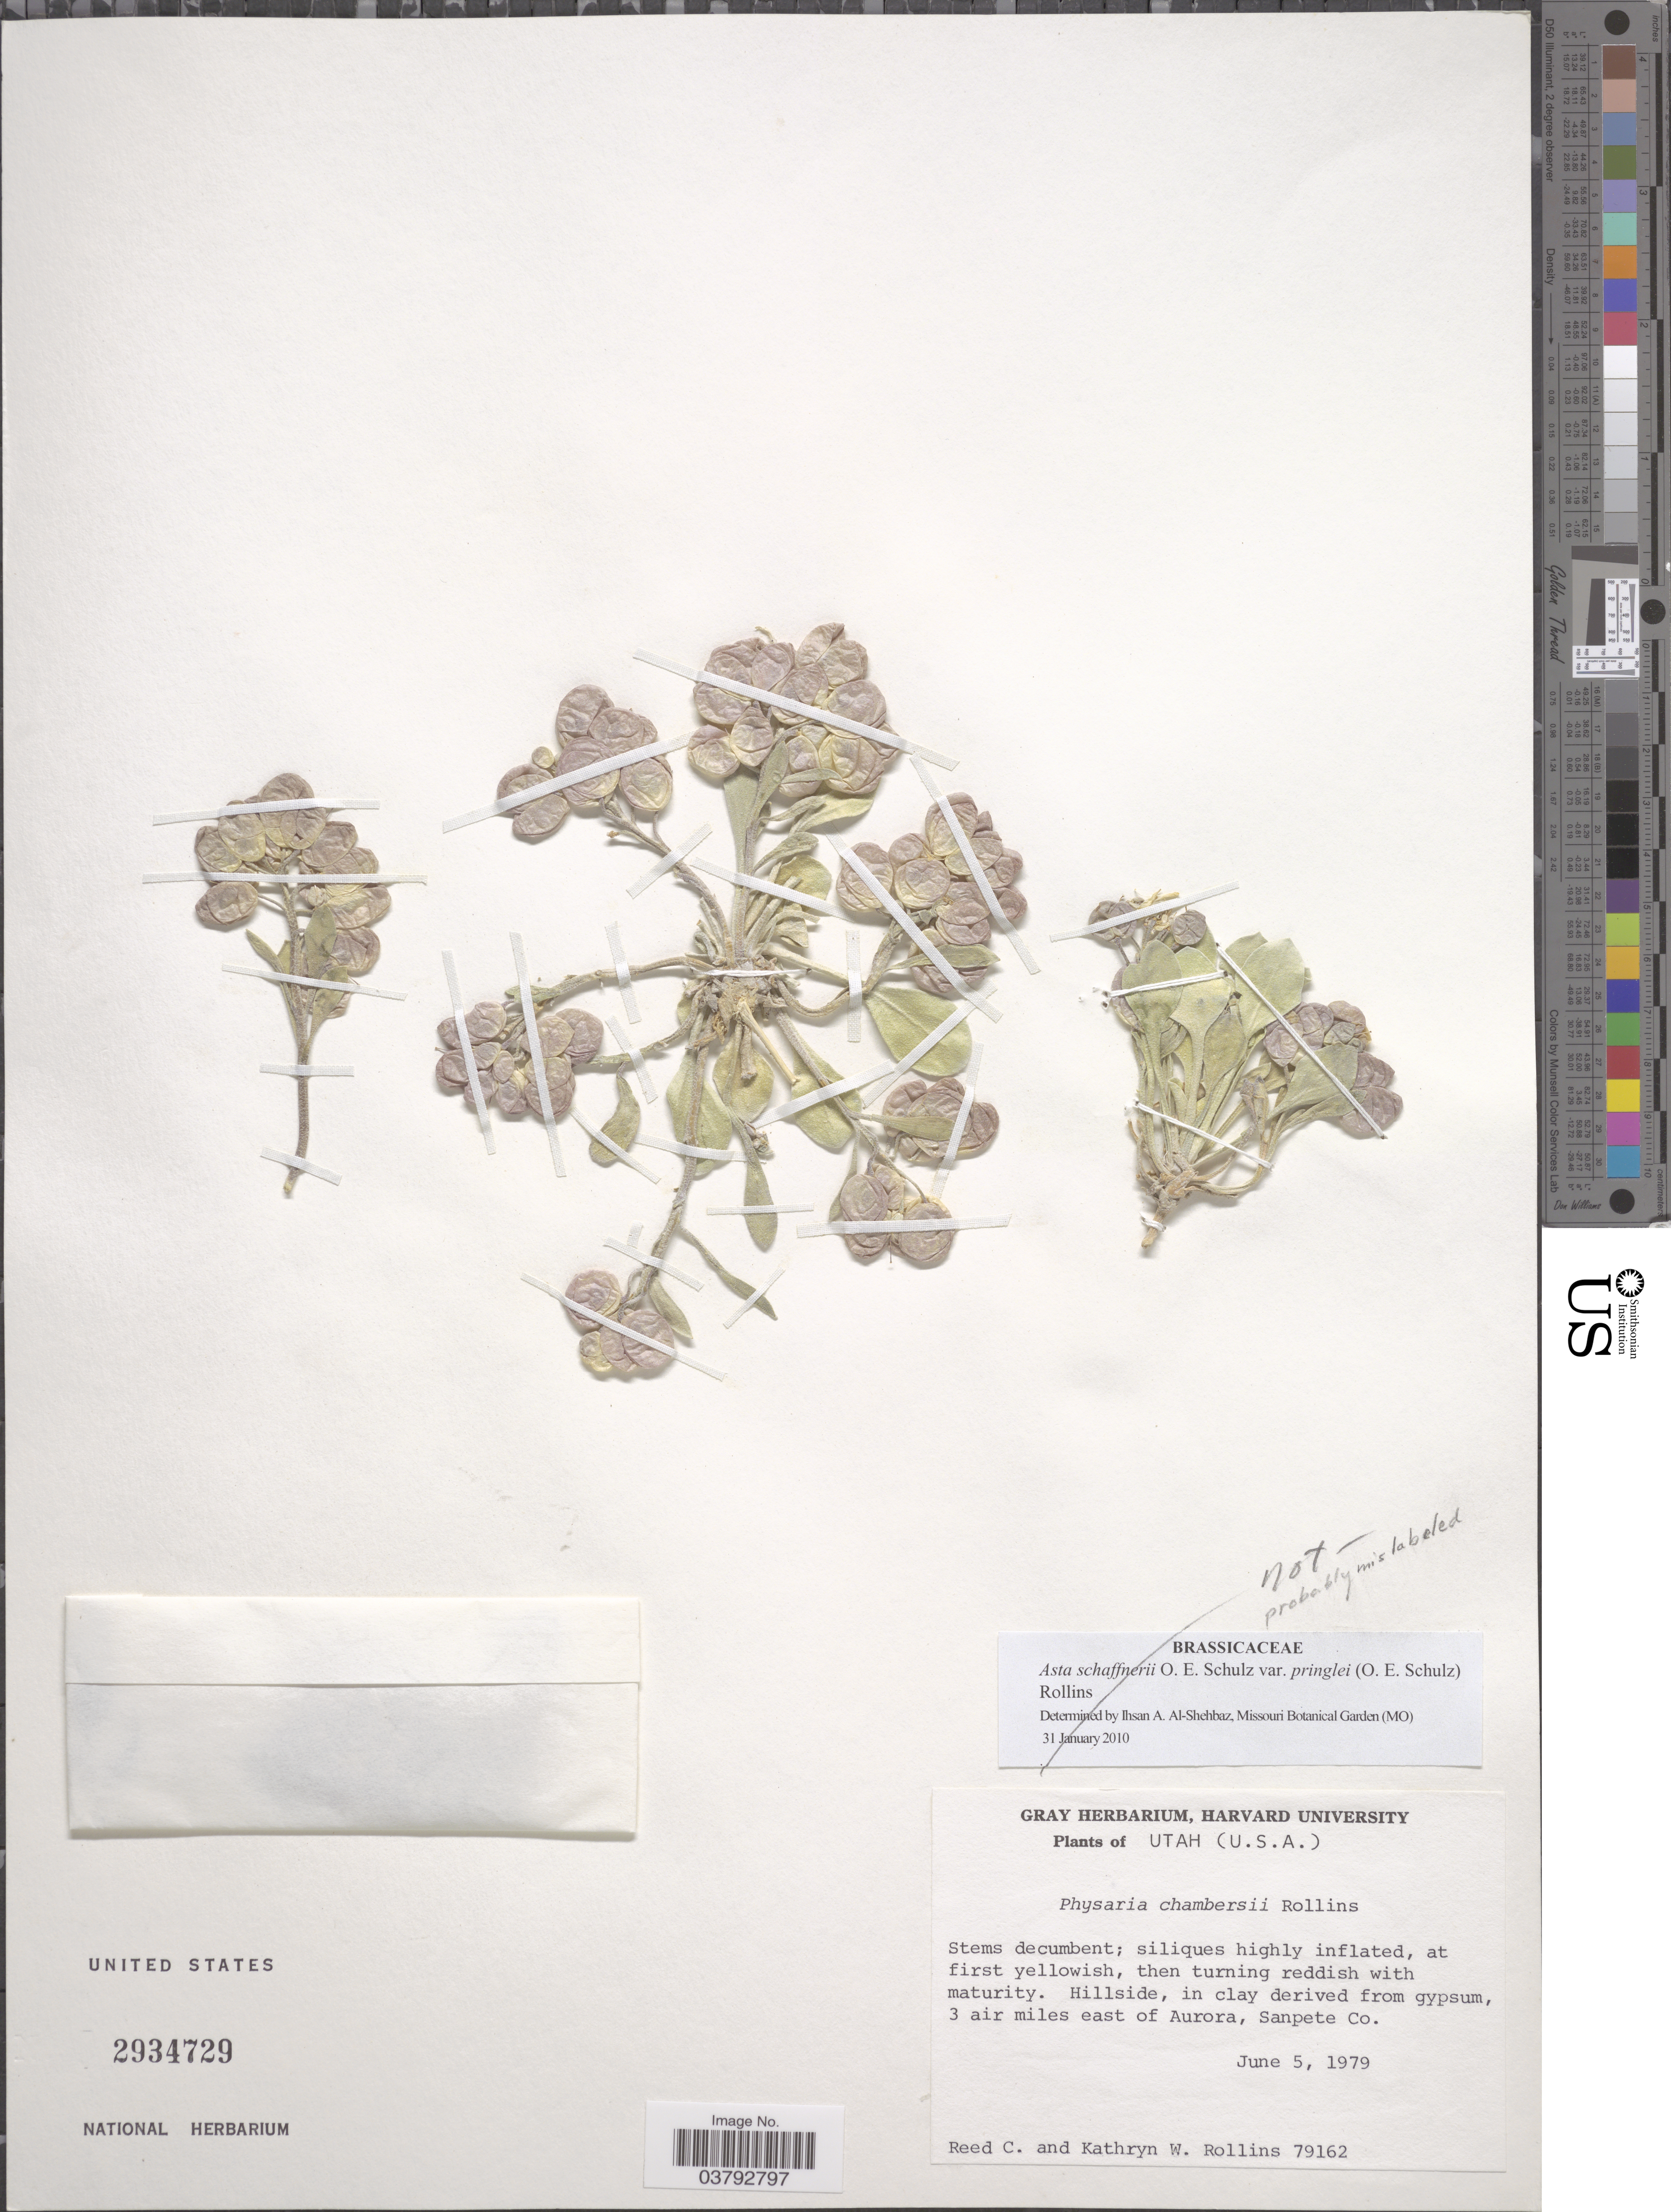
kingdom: Plantae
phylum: Tracheophyta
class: Magnoliopsida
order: Brassicales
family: Brassicaceae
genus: Physaria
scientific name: Physaria chambersii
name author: Rollins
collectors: R. C. Rollins & K. W. Rollins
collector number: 79162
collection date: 1979-06-05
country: United States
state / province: Utah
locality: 3 air miles east of Aurora, Sanpete Co.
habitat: hillside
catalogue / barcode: US 2934729